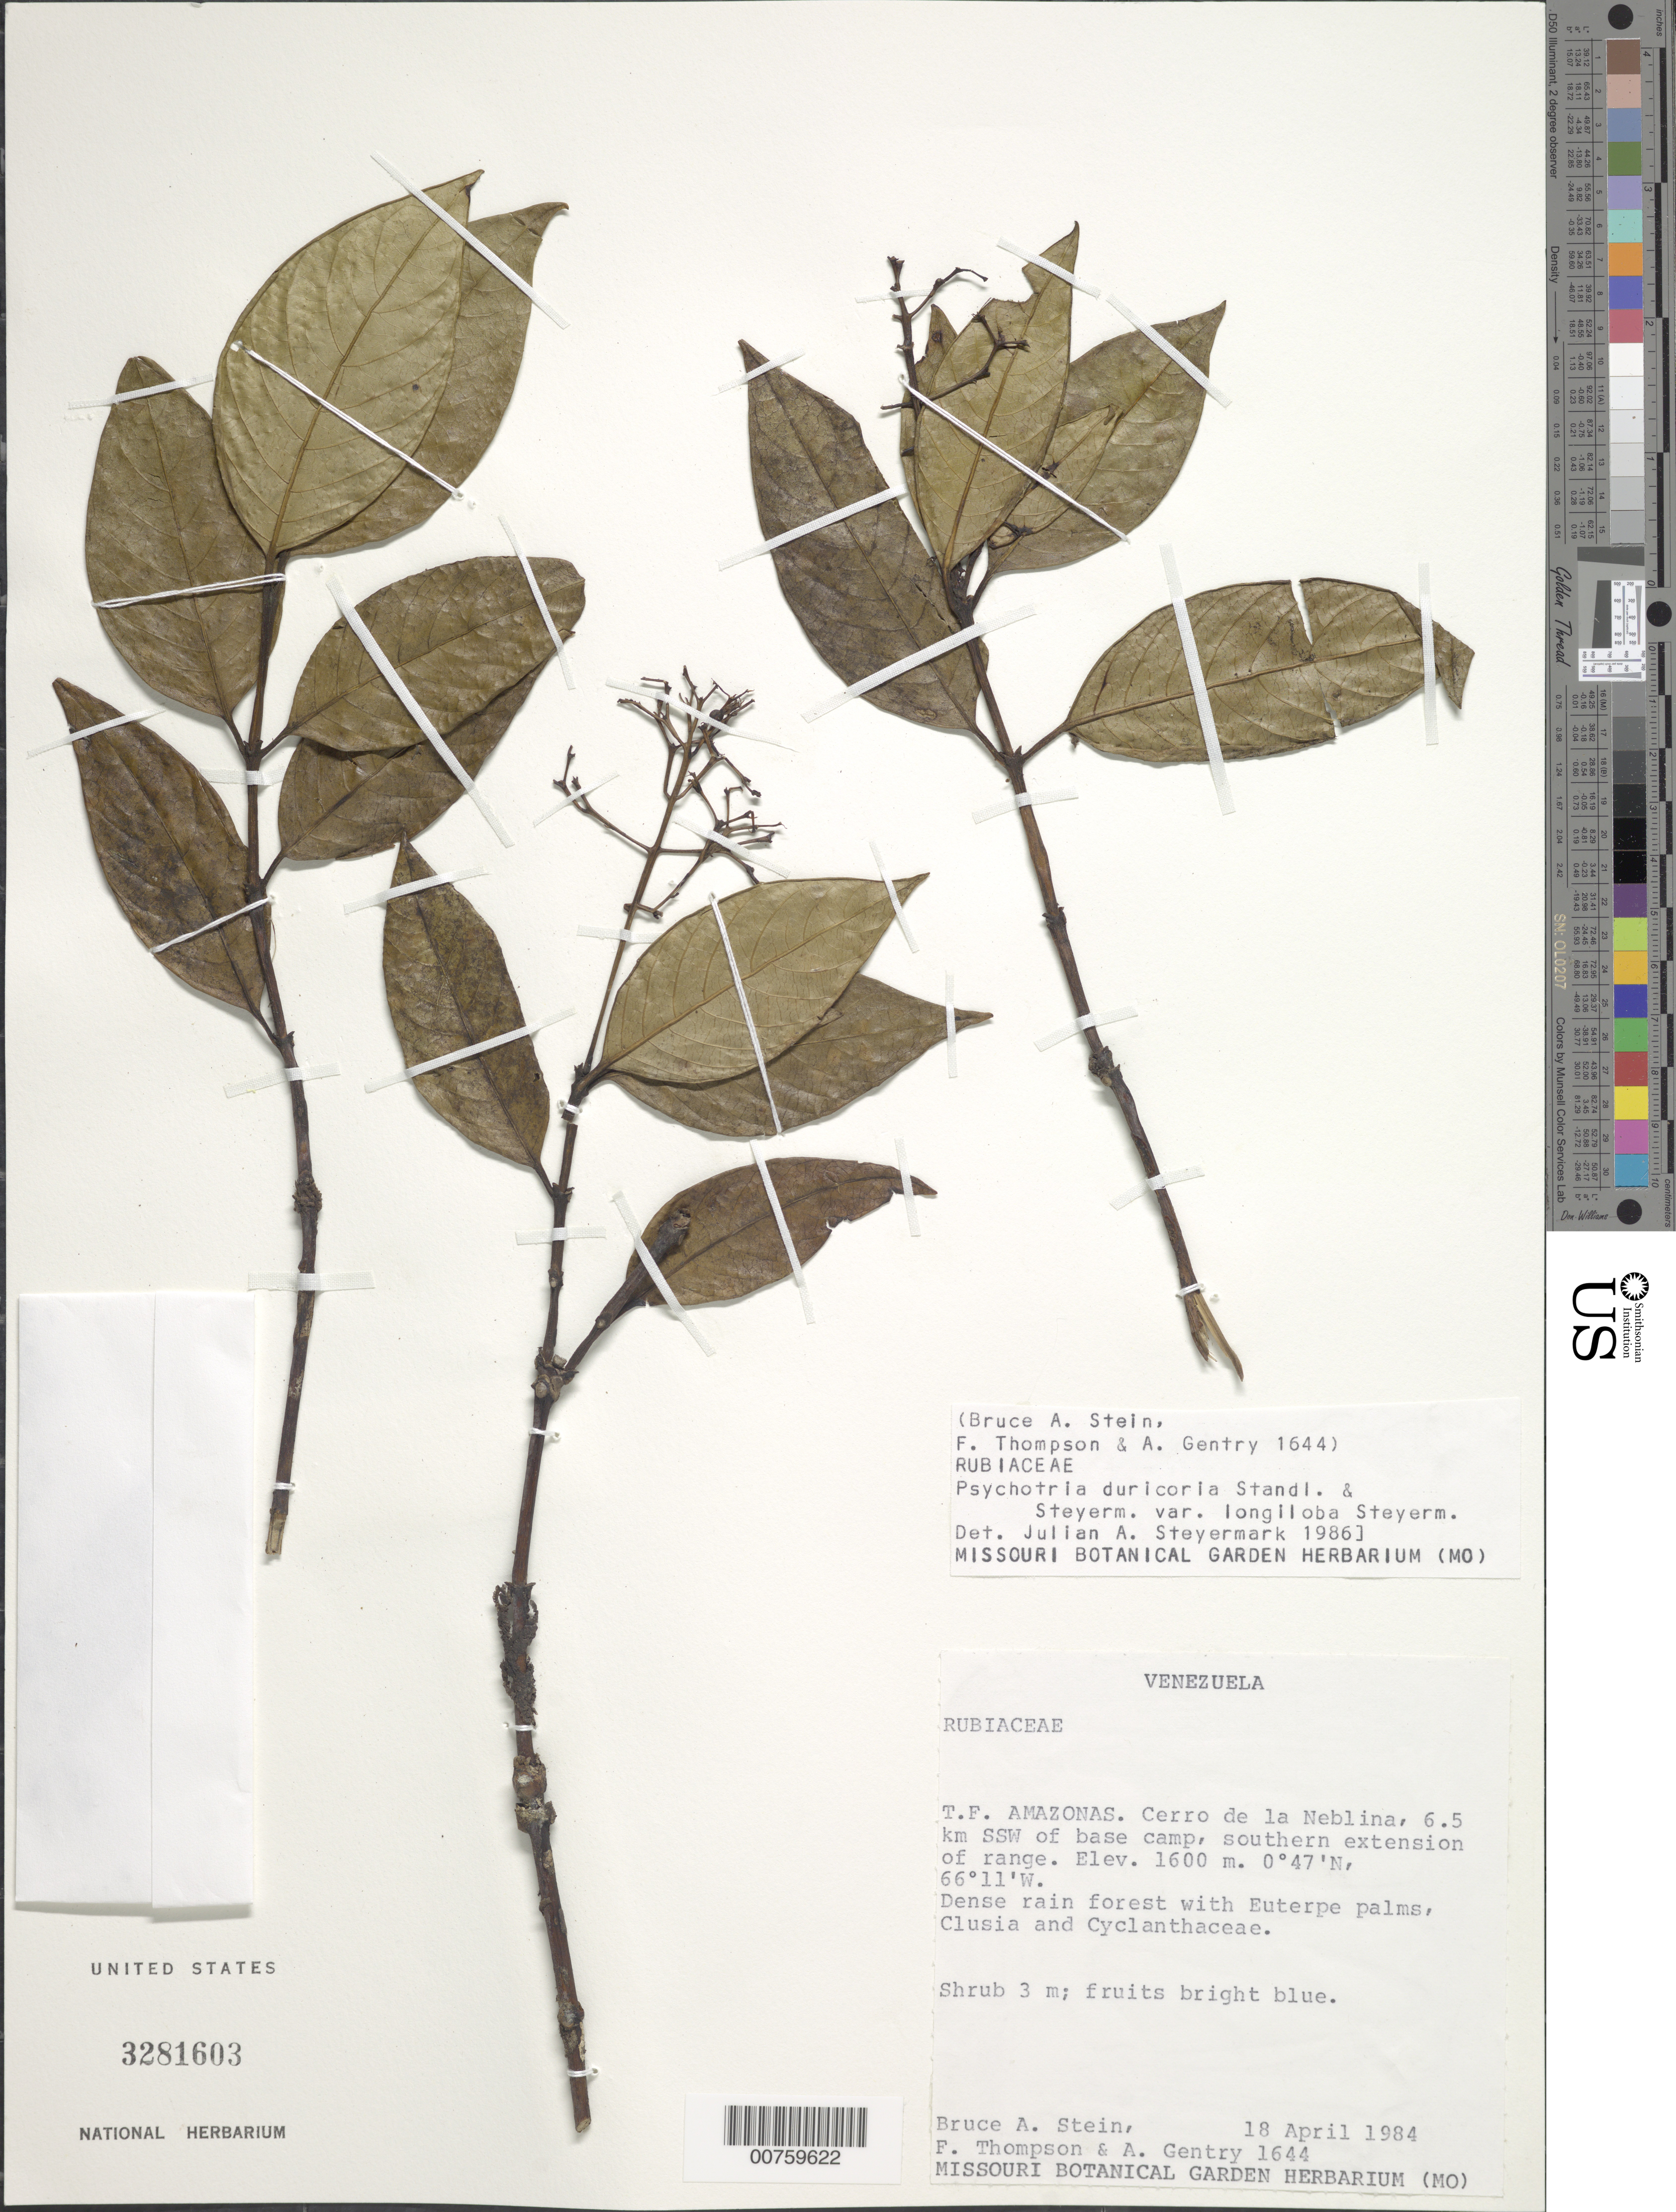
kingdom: Plantae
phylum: Tracheophyta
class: Magnoliopsida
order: Gentianales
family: Rubiaceae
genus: Palicourea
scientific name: Palicourea ernestii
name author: (K. Krause) Delprete & J.H. Kirkbr.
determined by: Kirkbride, J. H., Jr.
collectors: B. A. Stein, R. Thompson & A. H. Gentry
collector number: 1644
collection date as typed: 18-Apr-84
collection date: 1984-04-18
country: Venezuela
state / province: Amazonas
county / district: Río Negro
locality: Cerro de la Neblina, 6.5 km SSW of base camp, southern extension of range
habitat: Dense rain forest with Euterpe palms, Clusia and Cyclanthaceae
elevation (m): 1600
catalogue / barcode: US 3281603